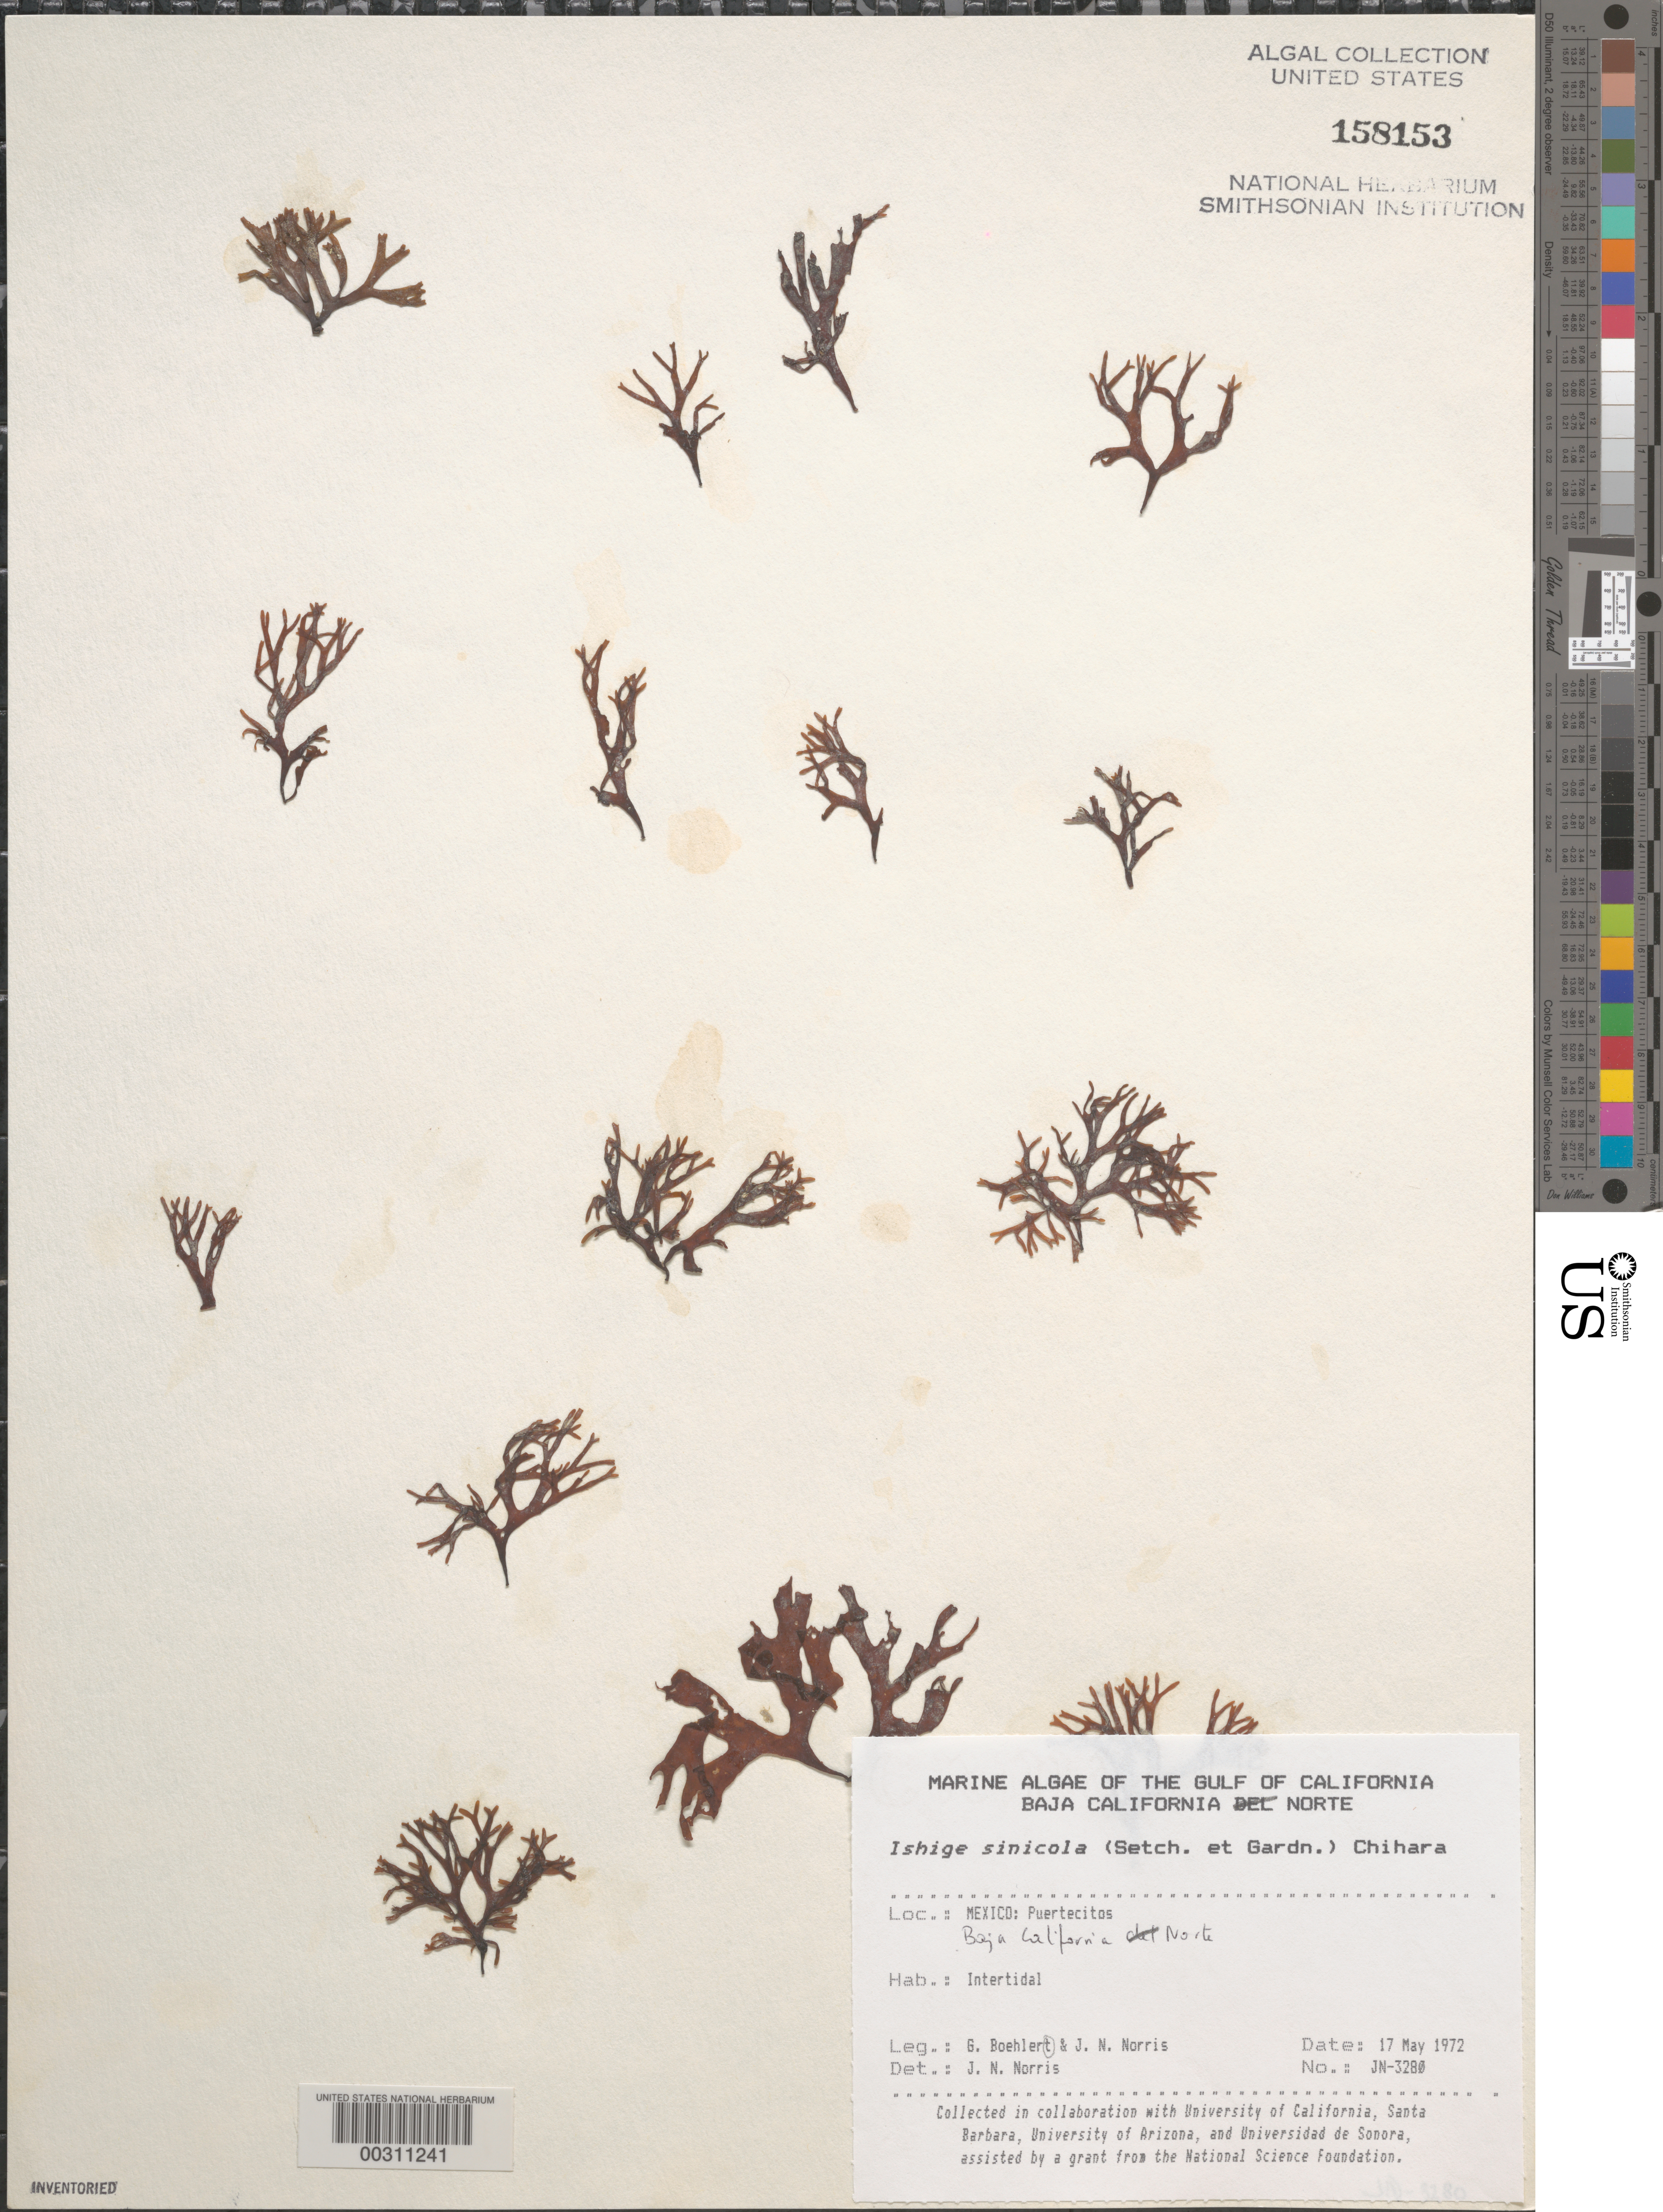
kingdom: Chromista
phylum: Ochrophyta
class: Phaeophyceae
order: Ishigeales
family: Ishigeaceae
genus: Ishige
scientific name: Ishige sinicola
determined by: Norris, James N.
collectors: G. Boehlert & J. N. Norris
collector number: JN-3280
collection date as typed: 17 May 1972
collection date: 1972-05-17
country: Mexico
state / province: Baja California Norte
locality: Puertecitos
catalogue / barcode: US 158153